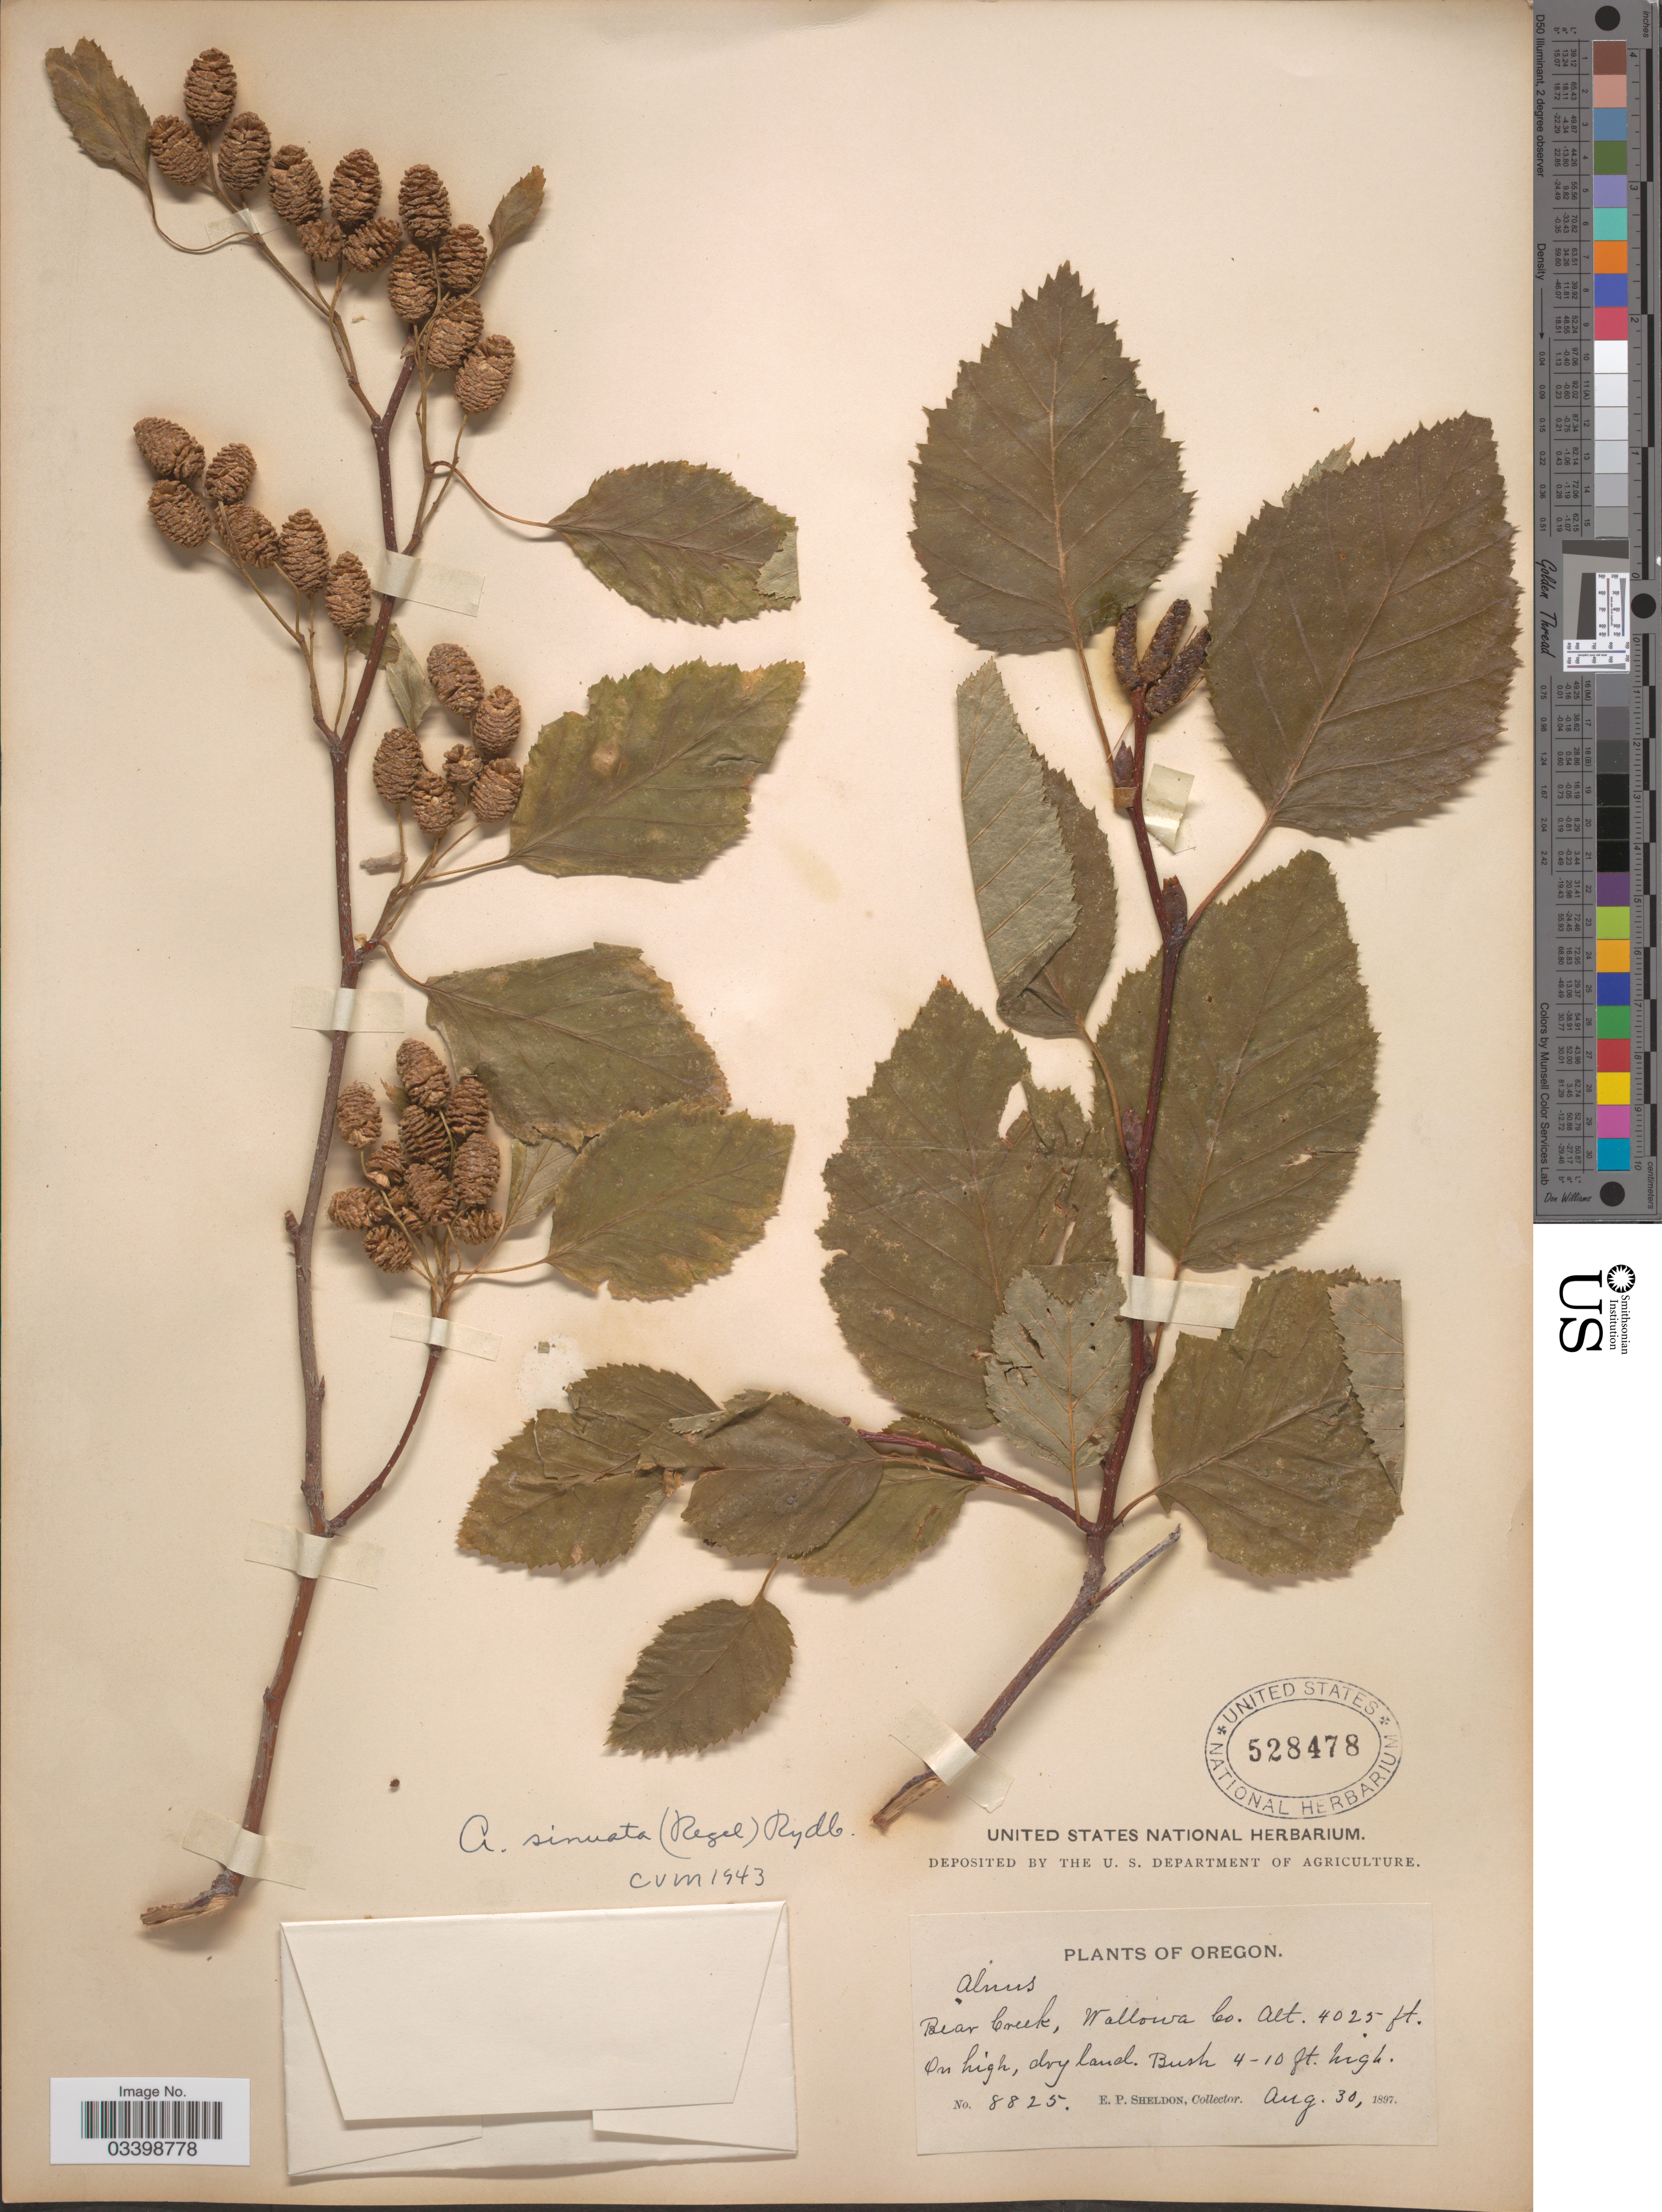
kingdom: Plantae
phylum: Tracheophyta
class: Magnoliopsida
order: Fagales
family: Betulaceae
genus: Alnus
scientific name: Alnus viridis subsp. sinuata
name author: Regel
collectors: E. P. Sheldon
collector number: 8825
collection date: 1897-08-30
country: United States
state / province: Oregon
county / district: Wallowa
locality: Bear Creek, Wallowa Co.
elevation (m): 1227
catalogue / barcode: US 528478